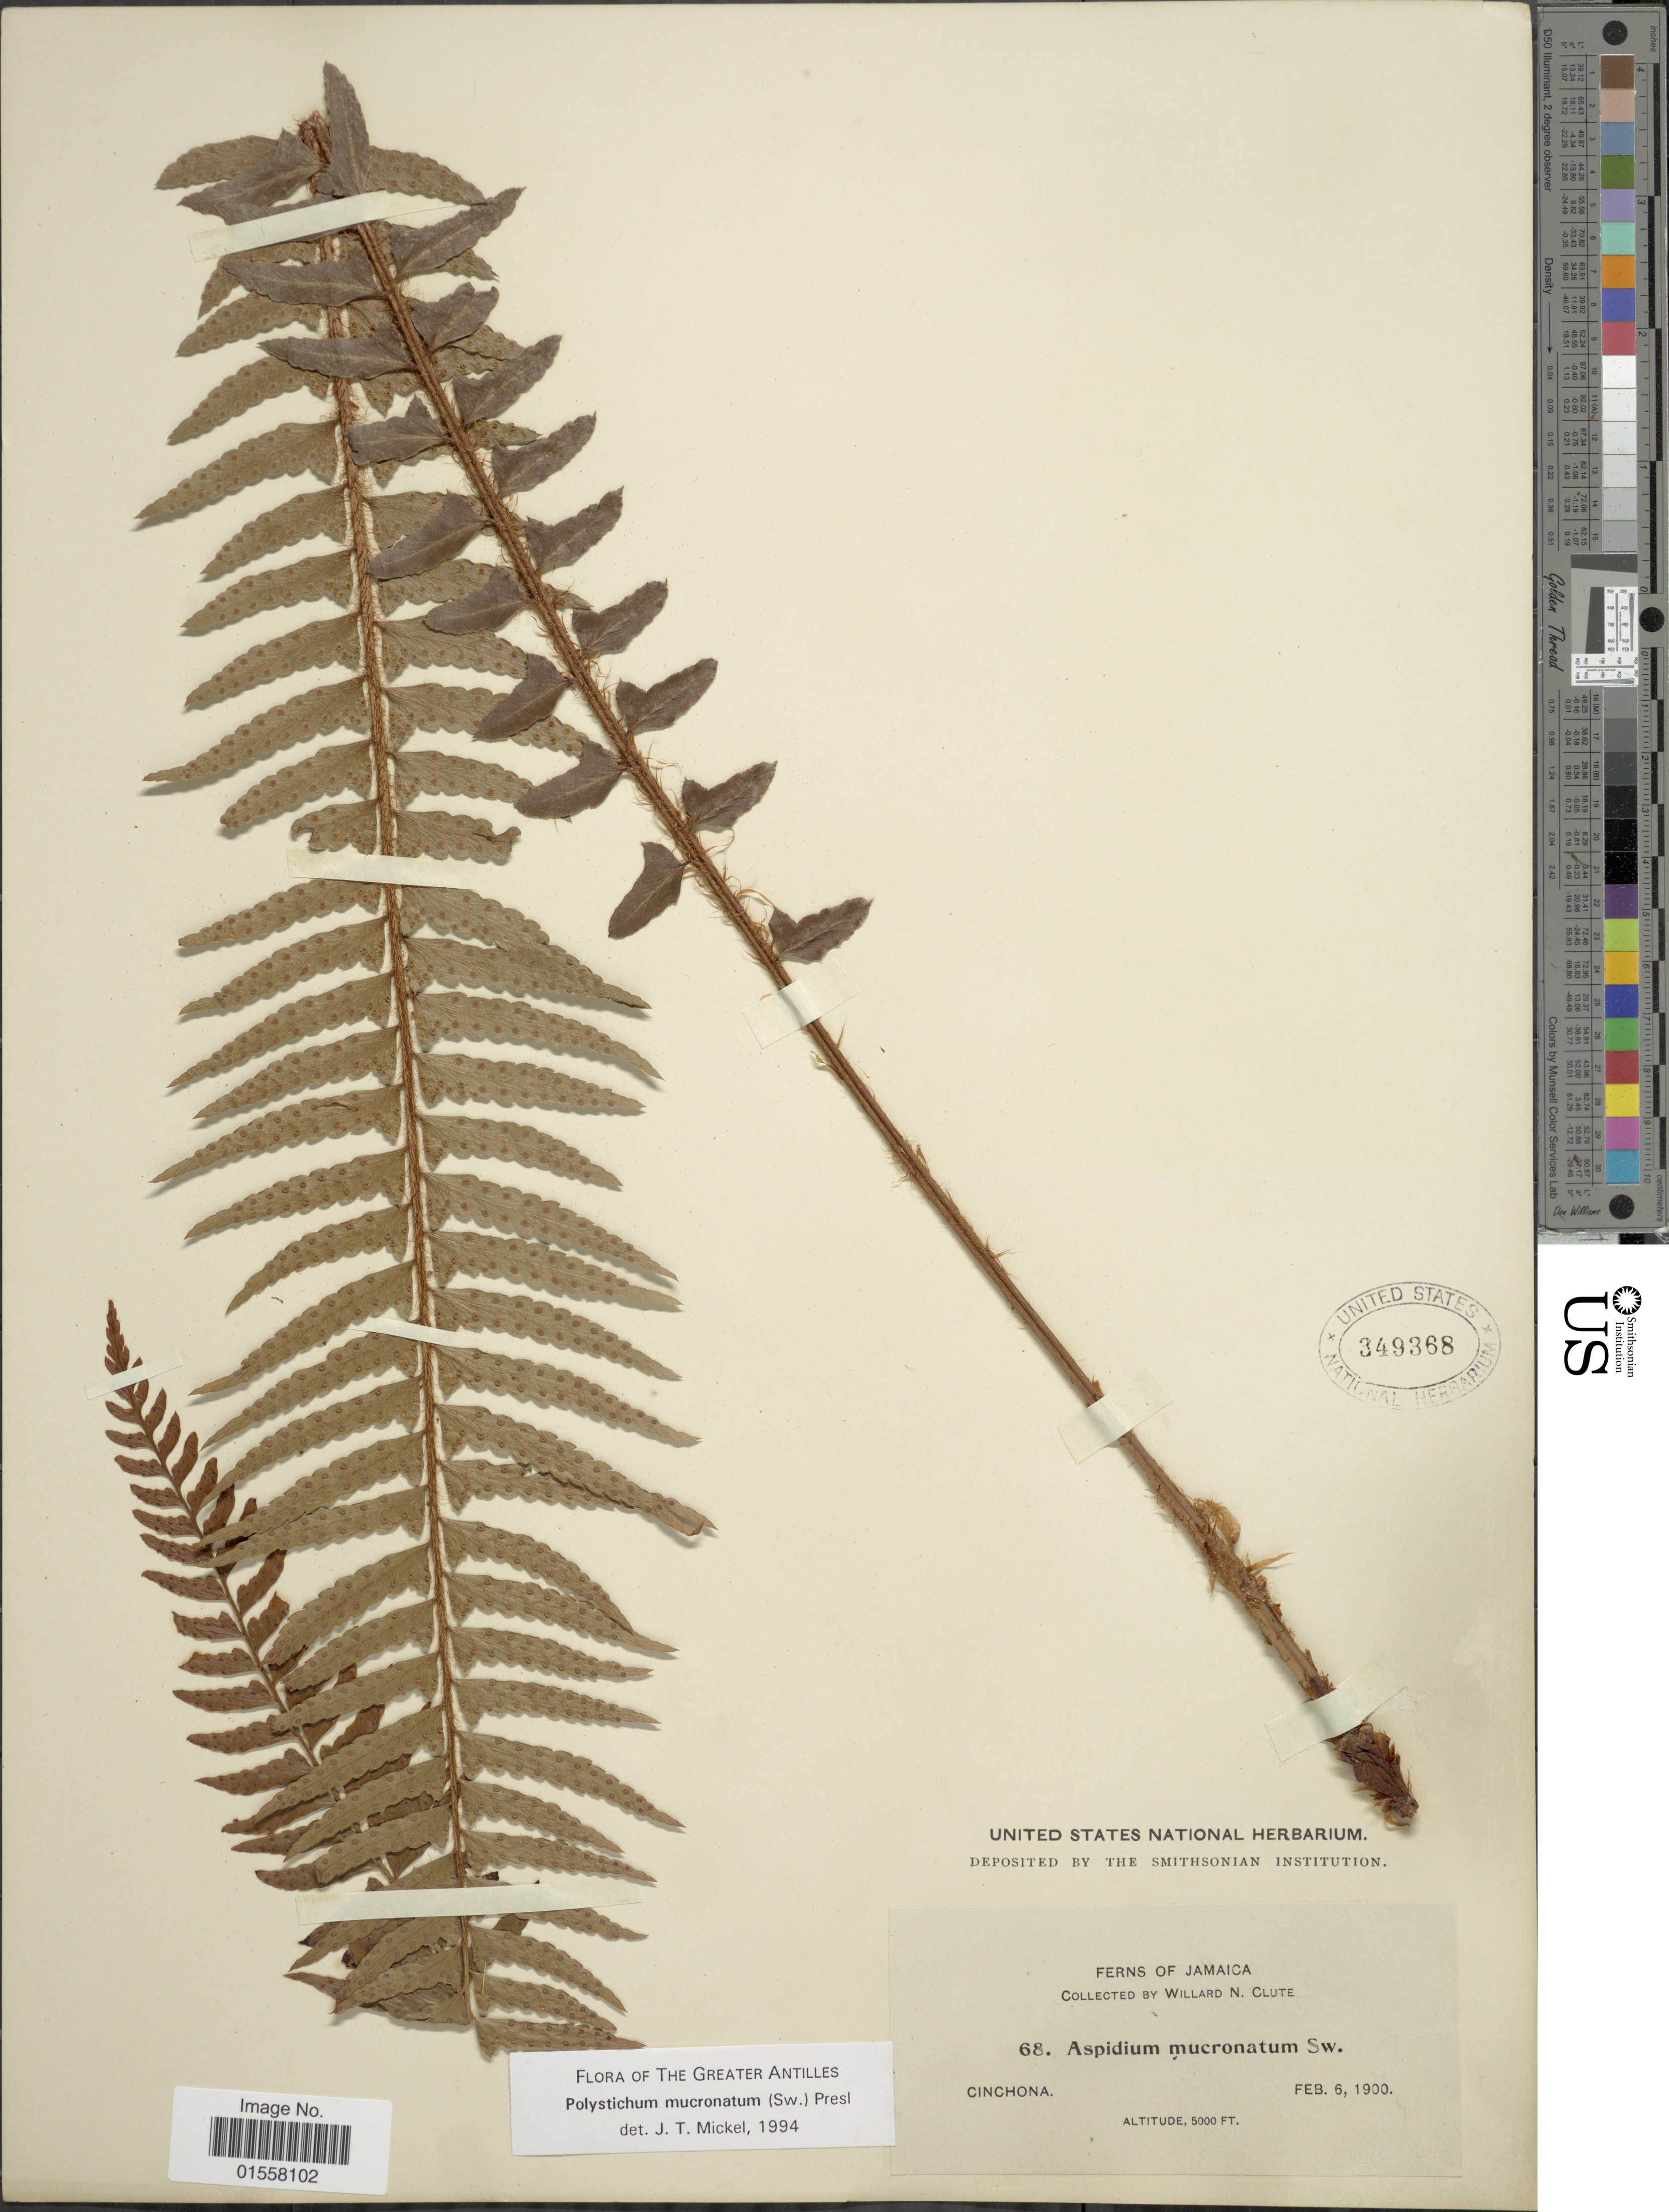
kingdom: Plantae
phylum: Tracheophyta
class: Polypodiopsida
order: Polypodiales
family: Dryopteridaceae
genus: Polystichum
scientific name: Polystichum mucronatum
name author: (Sw.) C. Presl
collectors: W. N. Clute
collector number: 68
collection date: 1900-02-06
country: Jamaica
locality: Cinchona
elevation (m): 1524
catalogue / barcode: US 349368